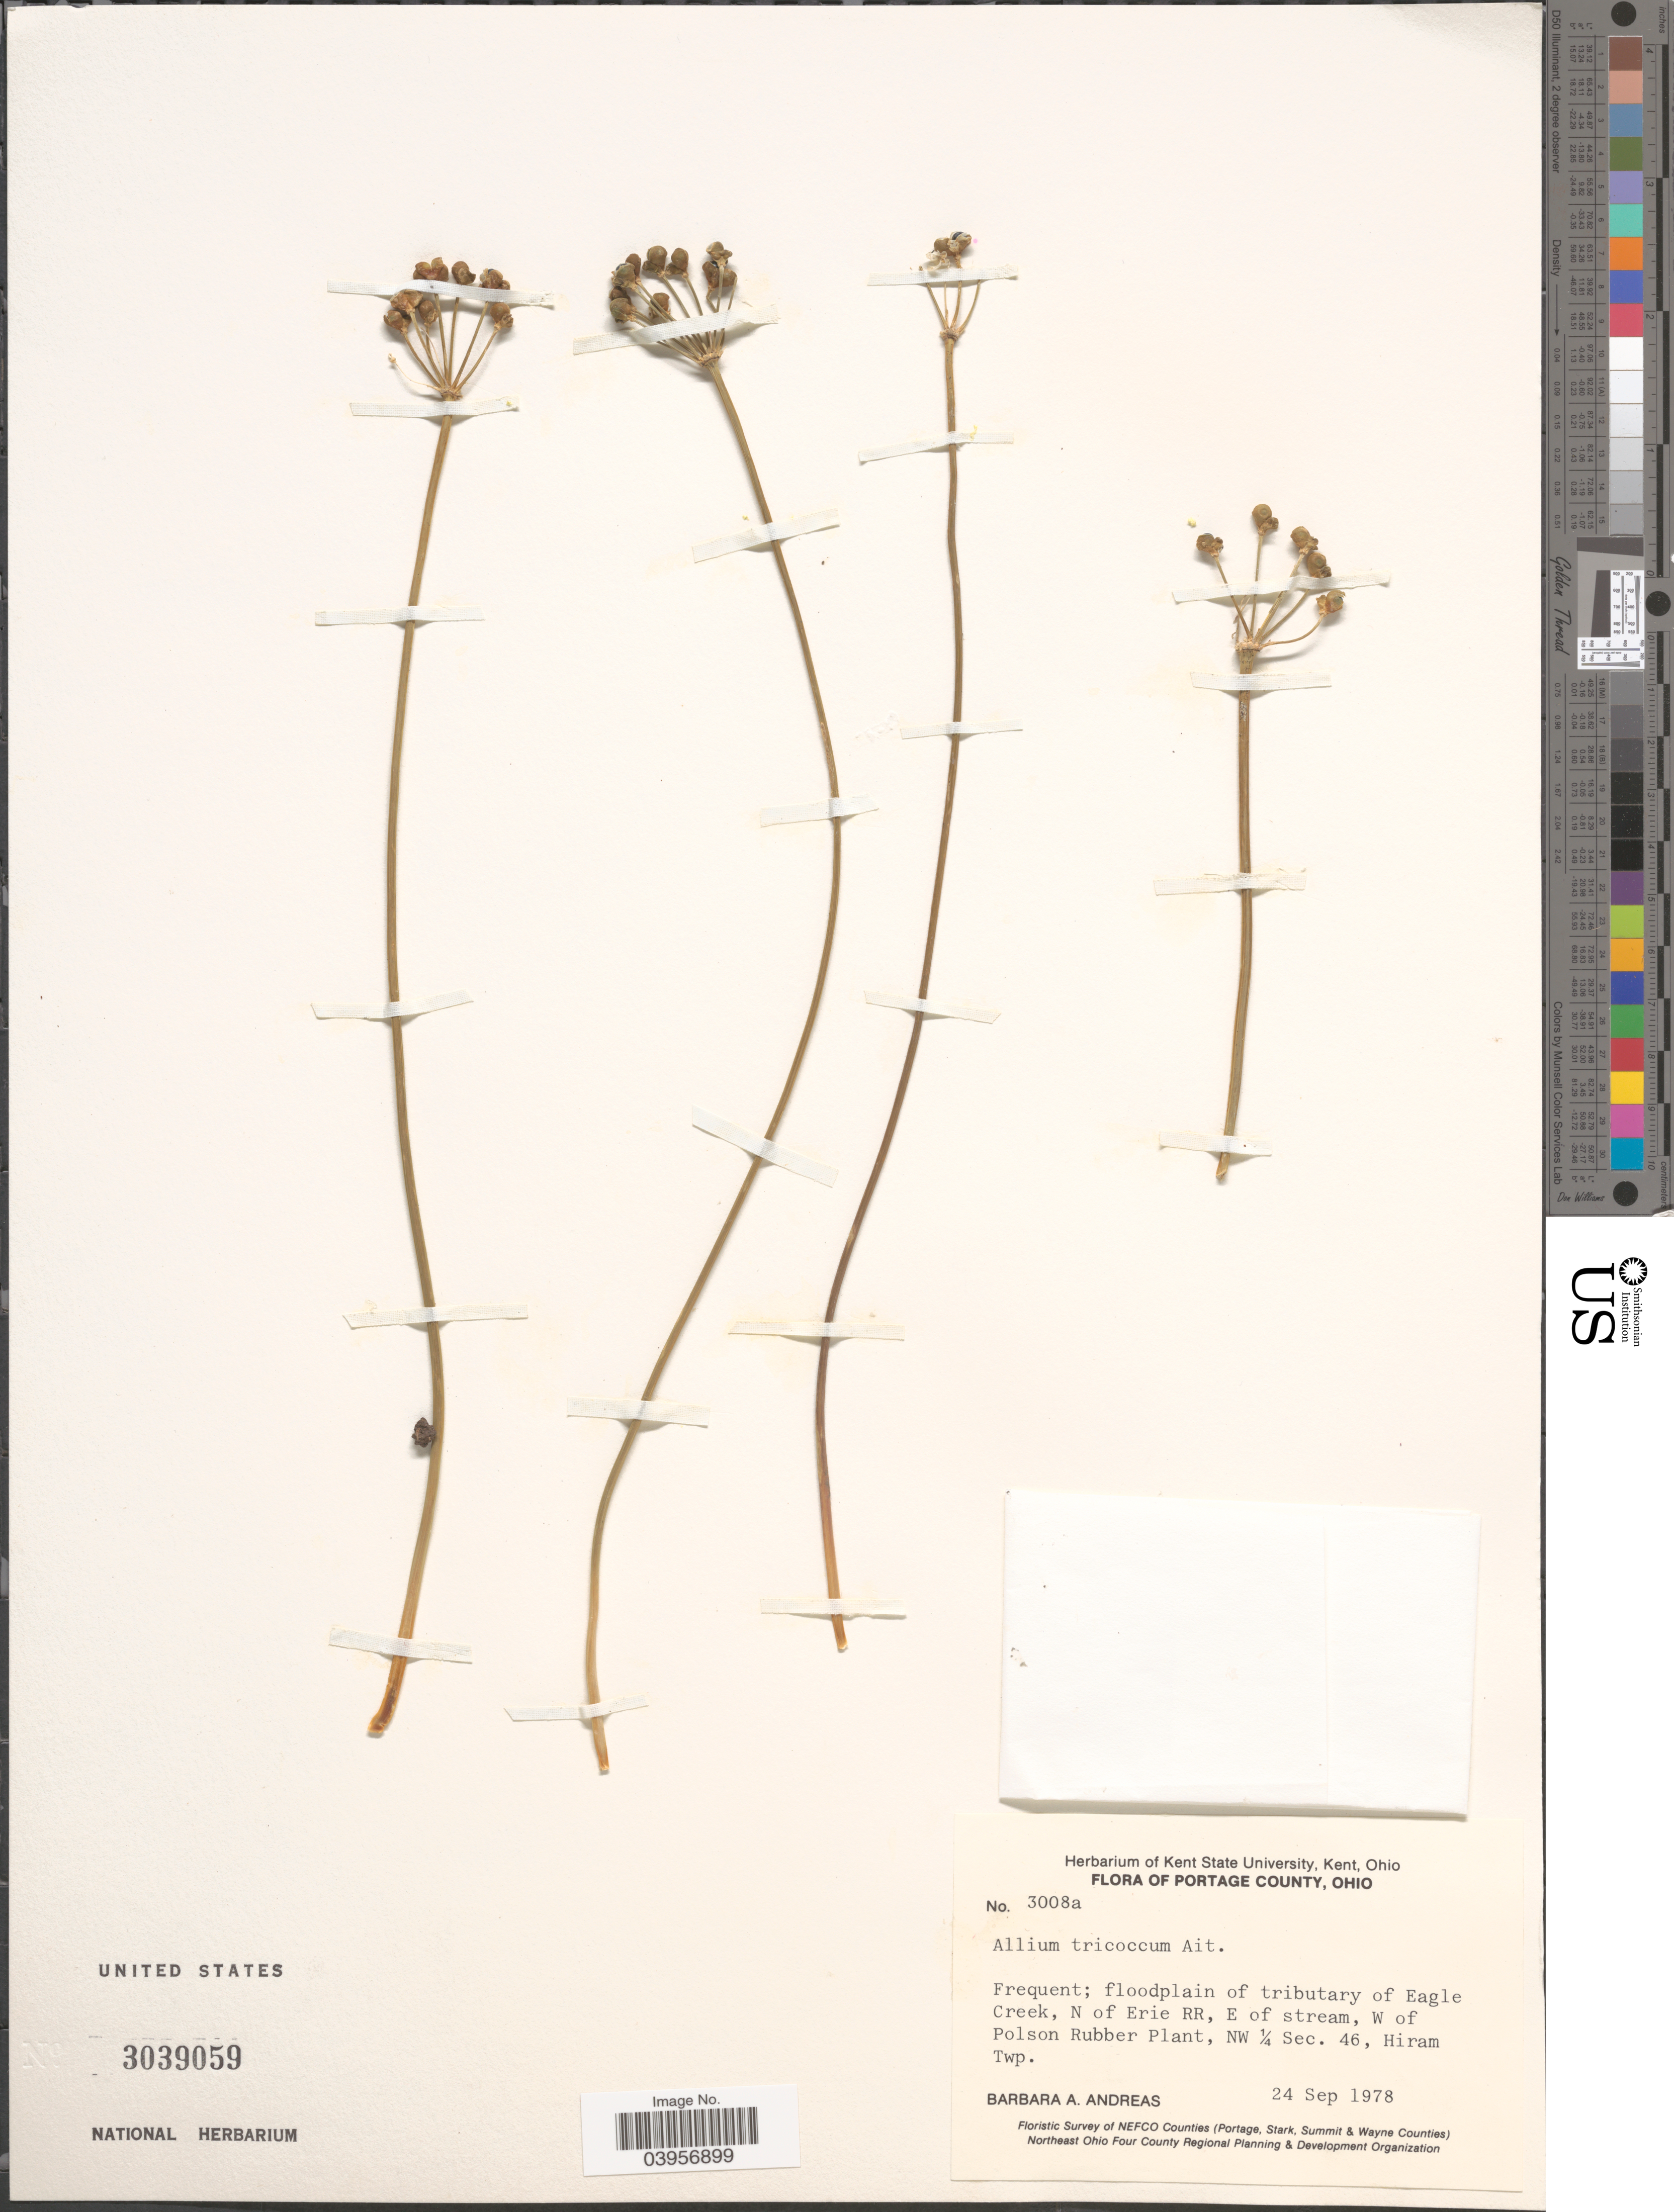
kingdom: Plantae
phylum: Tracheophyta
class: Liliopsida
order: Asparagales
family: Amaryllidaceae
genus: Allium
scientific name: Allium tricoccum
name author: Aiton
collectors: B. A. Andreas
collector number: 3008a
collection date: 1978-09-24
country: United States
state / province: Ohio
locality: Portage County. Floodplain of tributary of Eagle Creek, N of Erie RR, E of stream, W of Polson Rubber Plant, NW ¼ Sec. 46, Hiram Twp.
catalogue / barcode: US 3039059